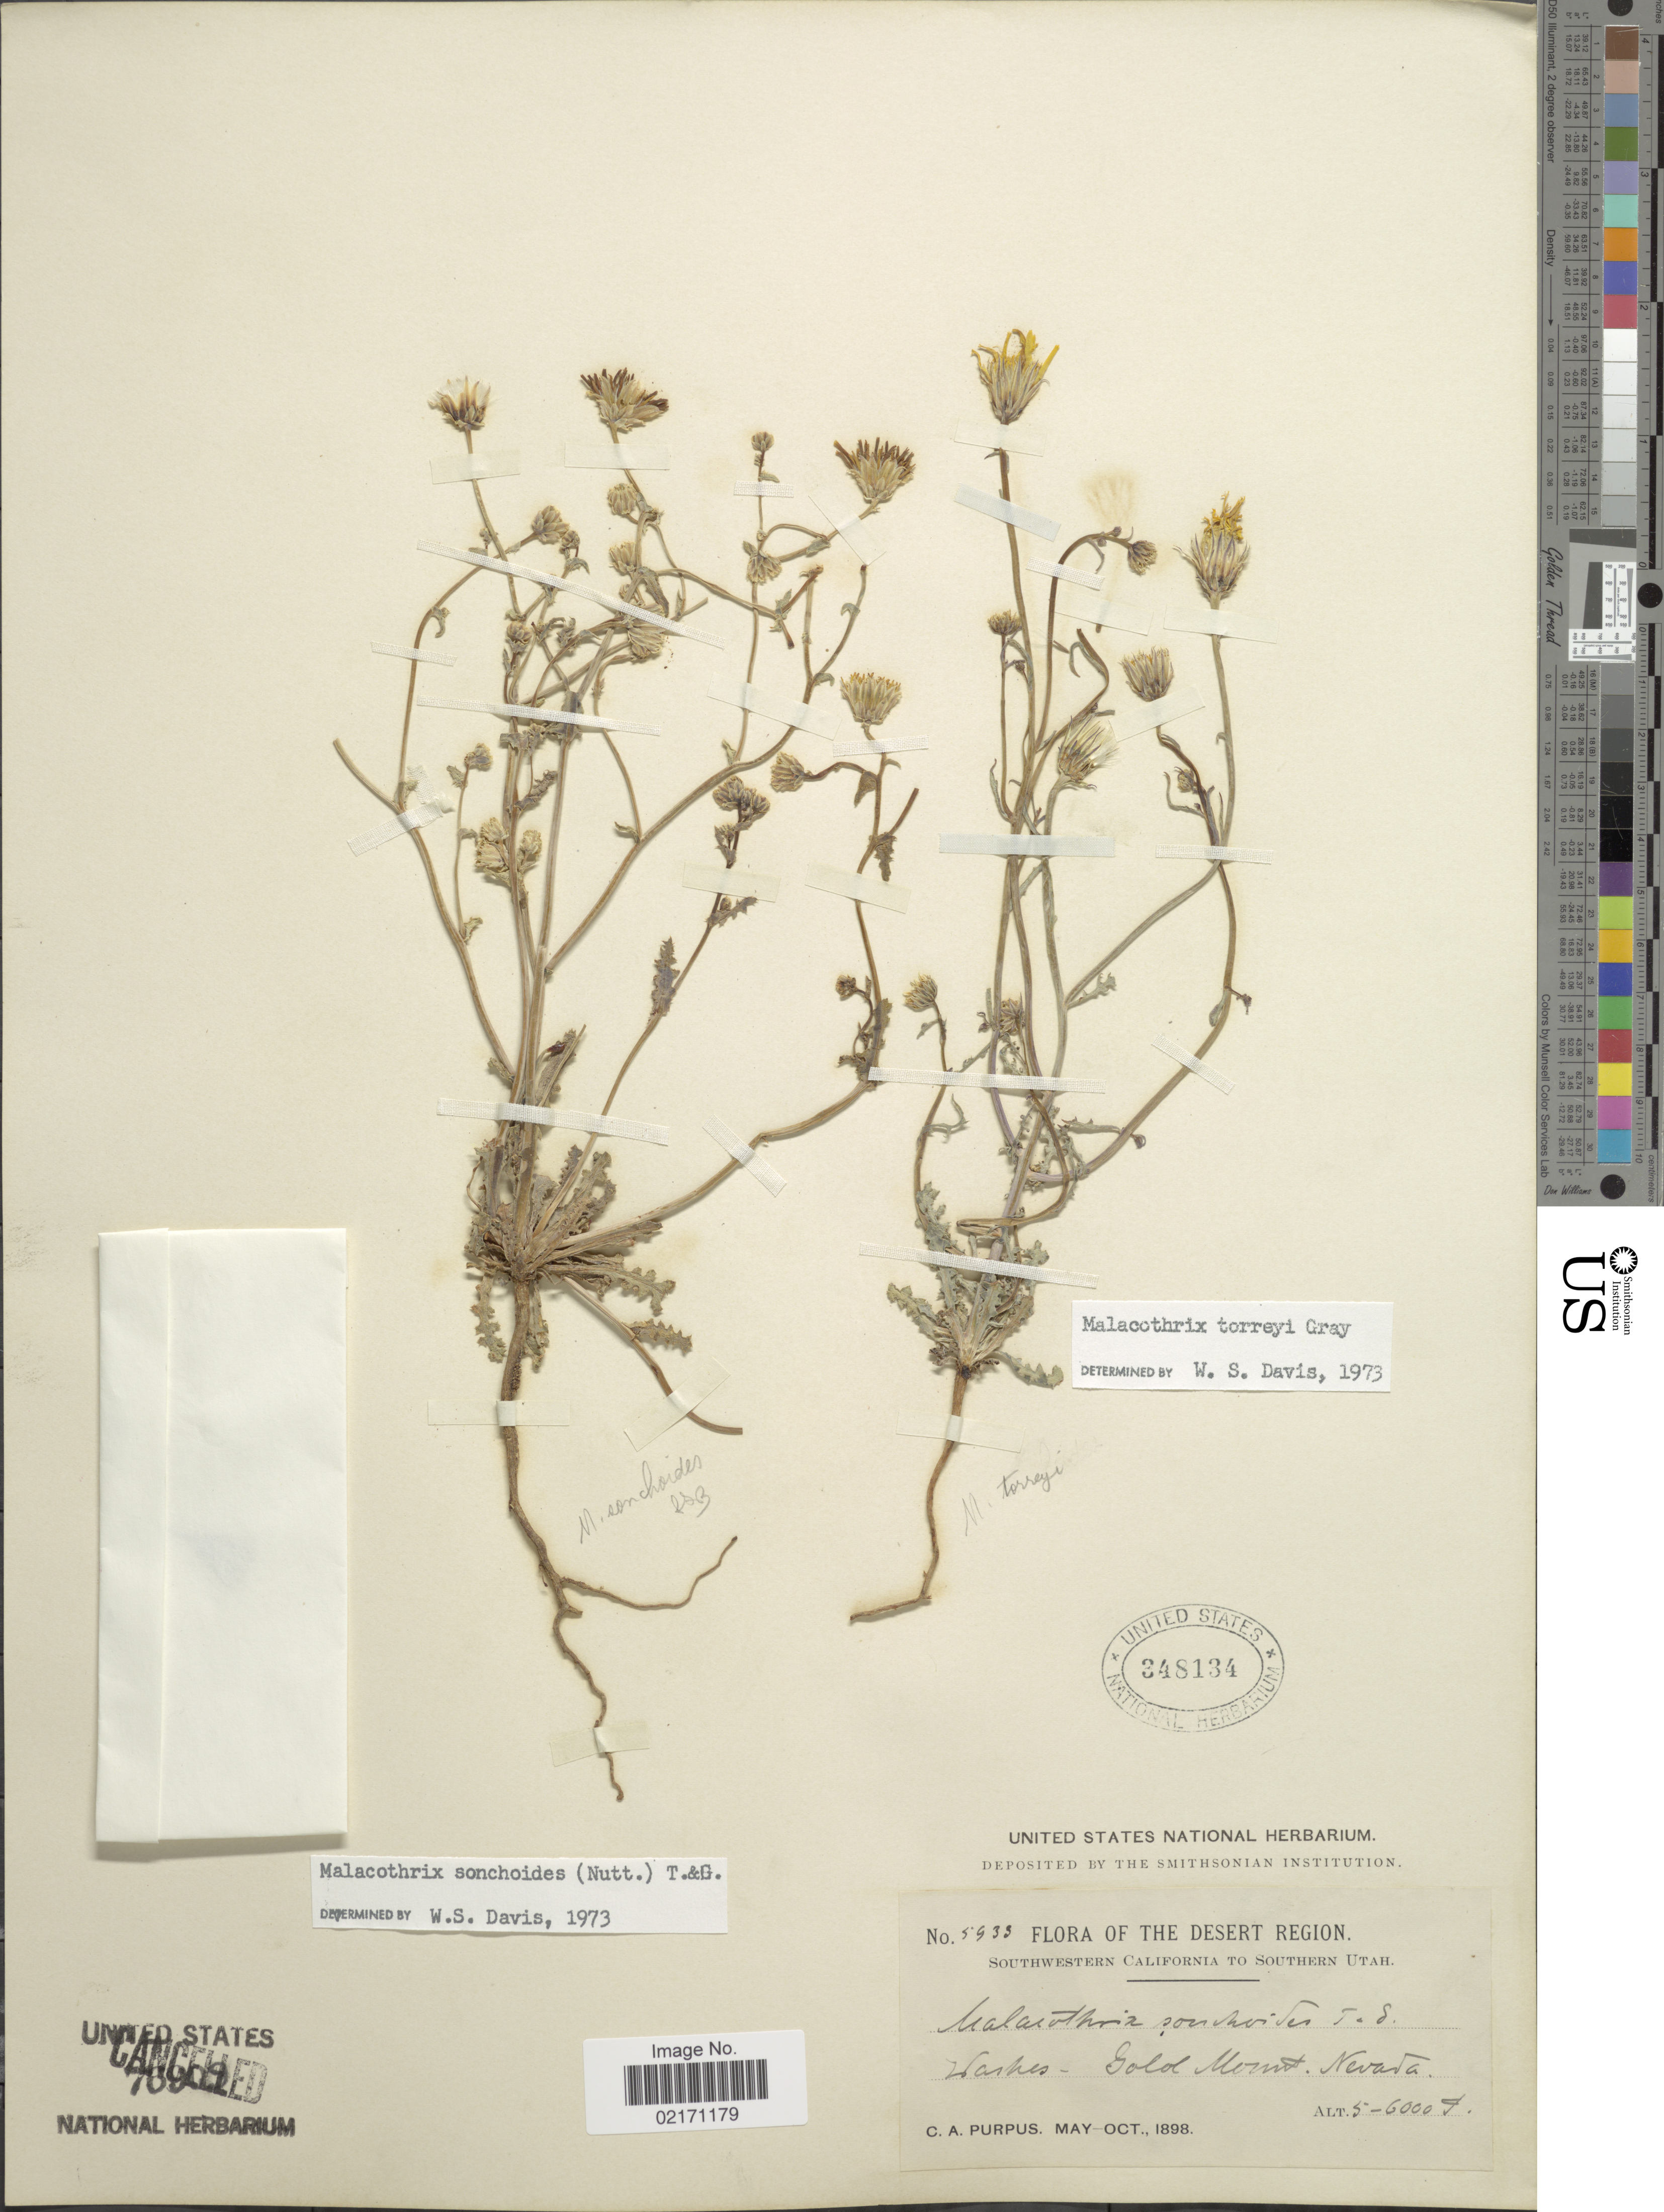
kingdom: Plantae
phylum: Tracheophyta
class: Magnoliopsida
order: Asterales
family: Asteraceae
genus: Malacothrix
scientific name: Malacothrix sonchoides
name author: (Nutt.) Torr. & A. Gray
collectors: C. A. Purpus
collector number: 5933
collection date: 1898-05/1898-10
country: United States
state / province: Nevada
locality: The Desert Region, Gold Mount.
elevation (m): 1524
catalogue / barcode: US 348134